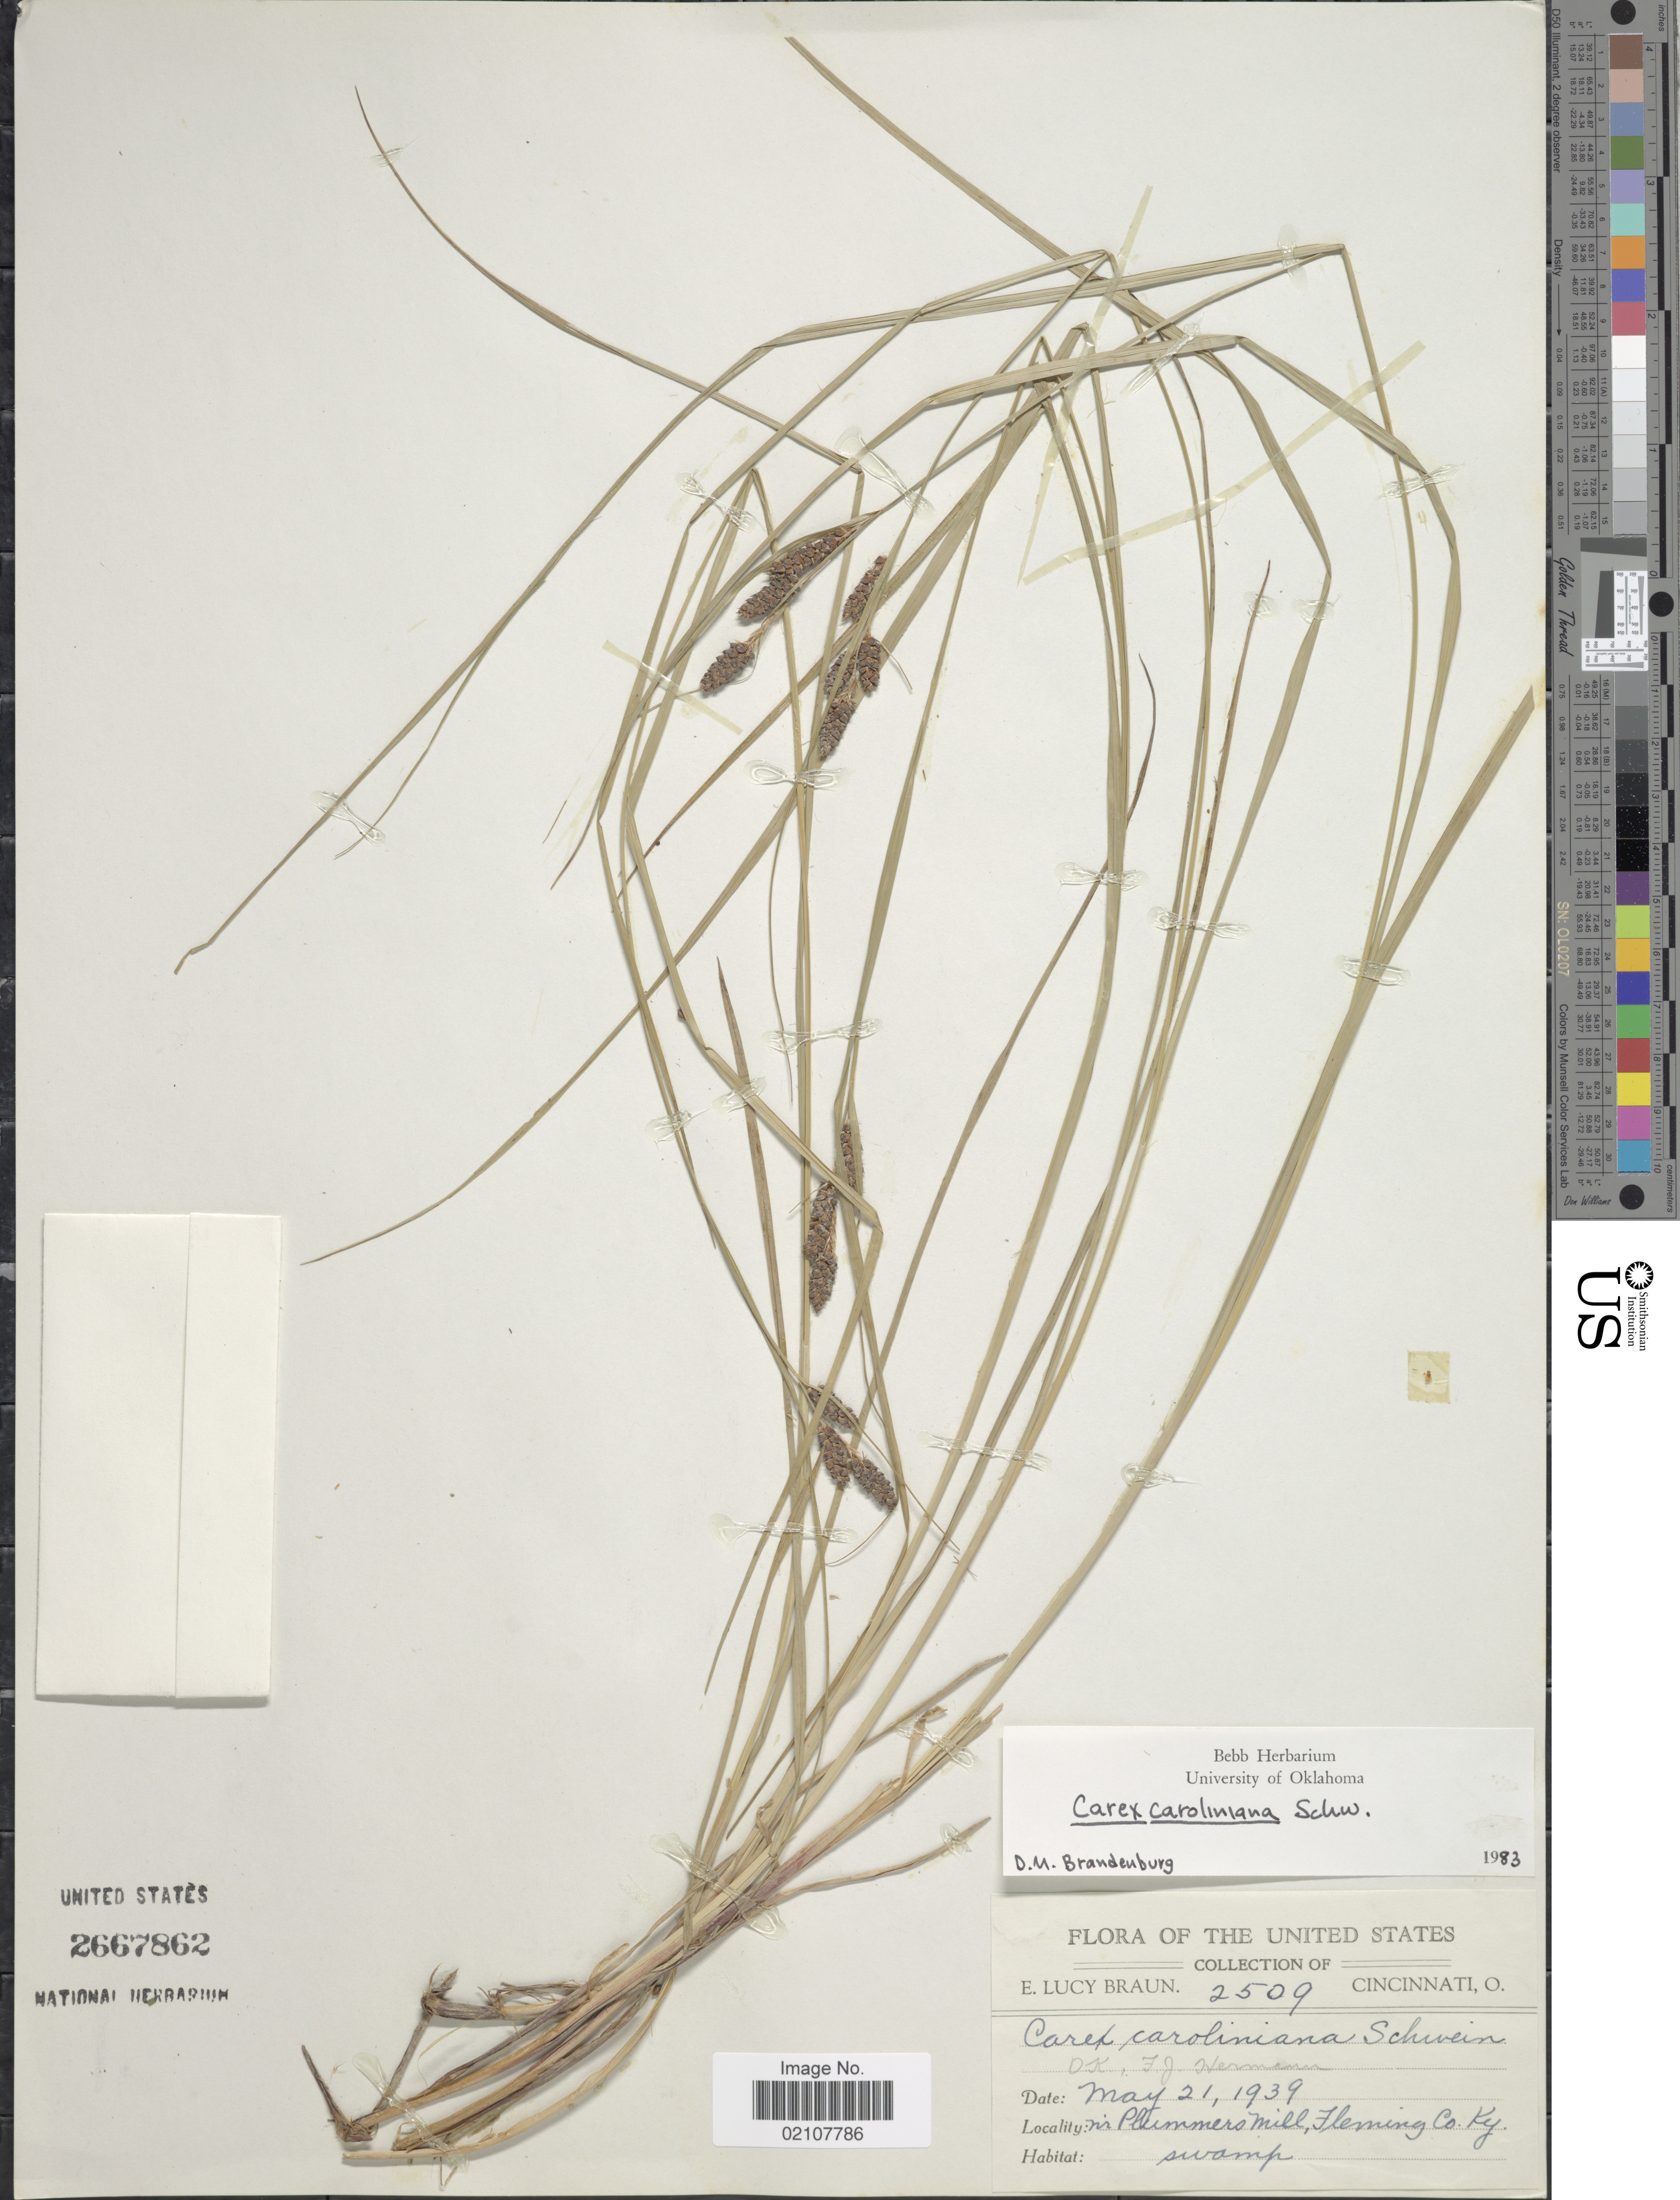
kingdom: Plantae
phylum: Tracheophyta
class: Liliopsida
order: Poales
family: Cyperaceae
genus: Carex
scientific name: Carex caroliniana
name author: Schwein.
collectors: E. L. Braun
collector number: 2509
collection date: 1939-05-21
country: United States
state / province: Kentucky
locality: Nr Plummers Mill, Fleming Co. swamp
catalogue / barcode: US 2667862